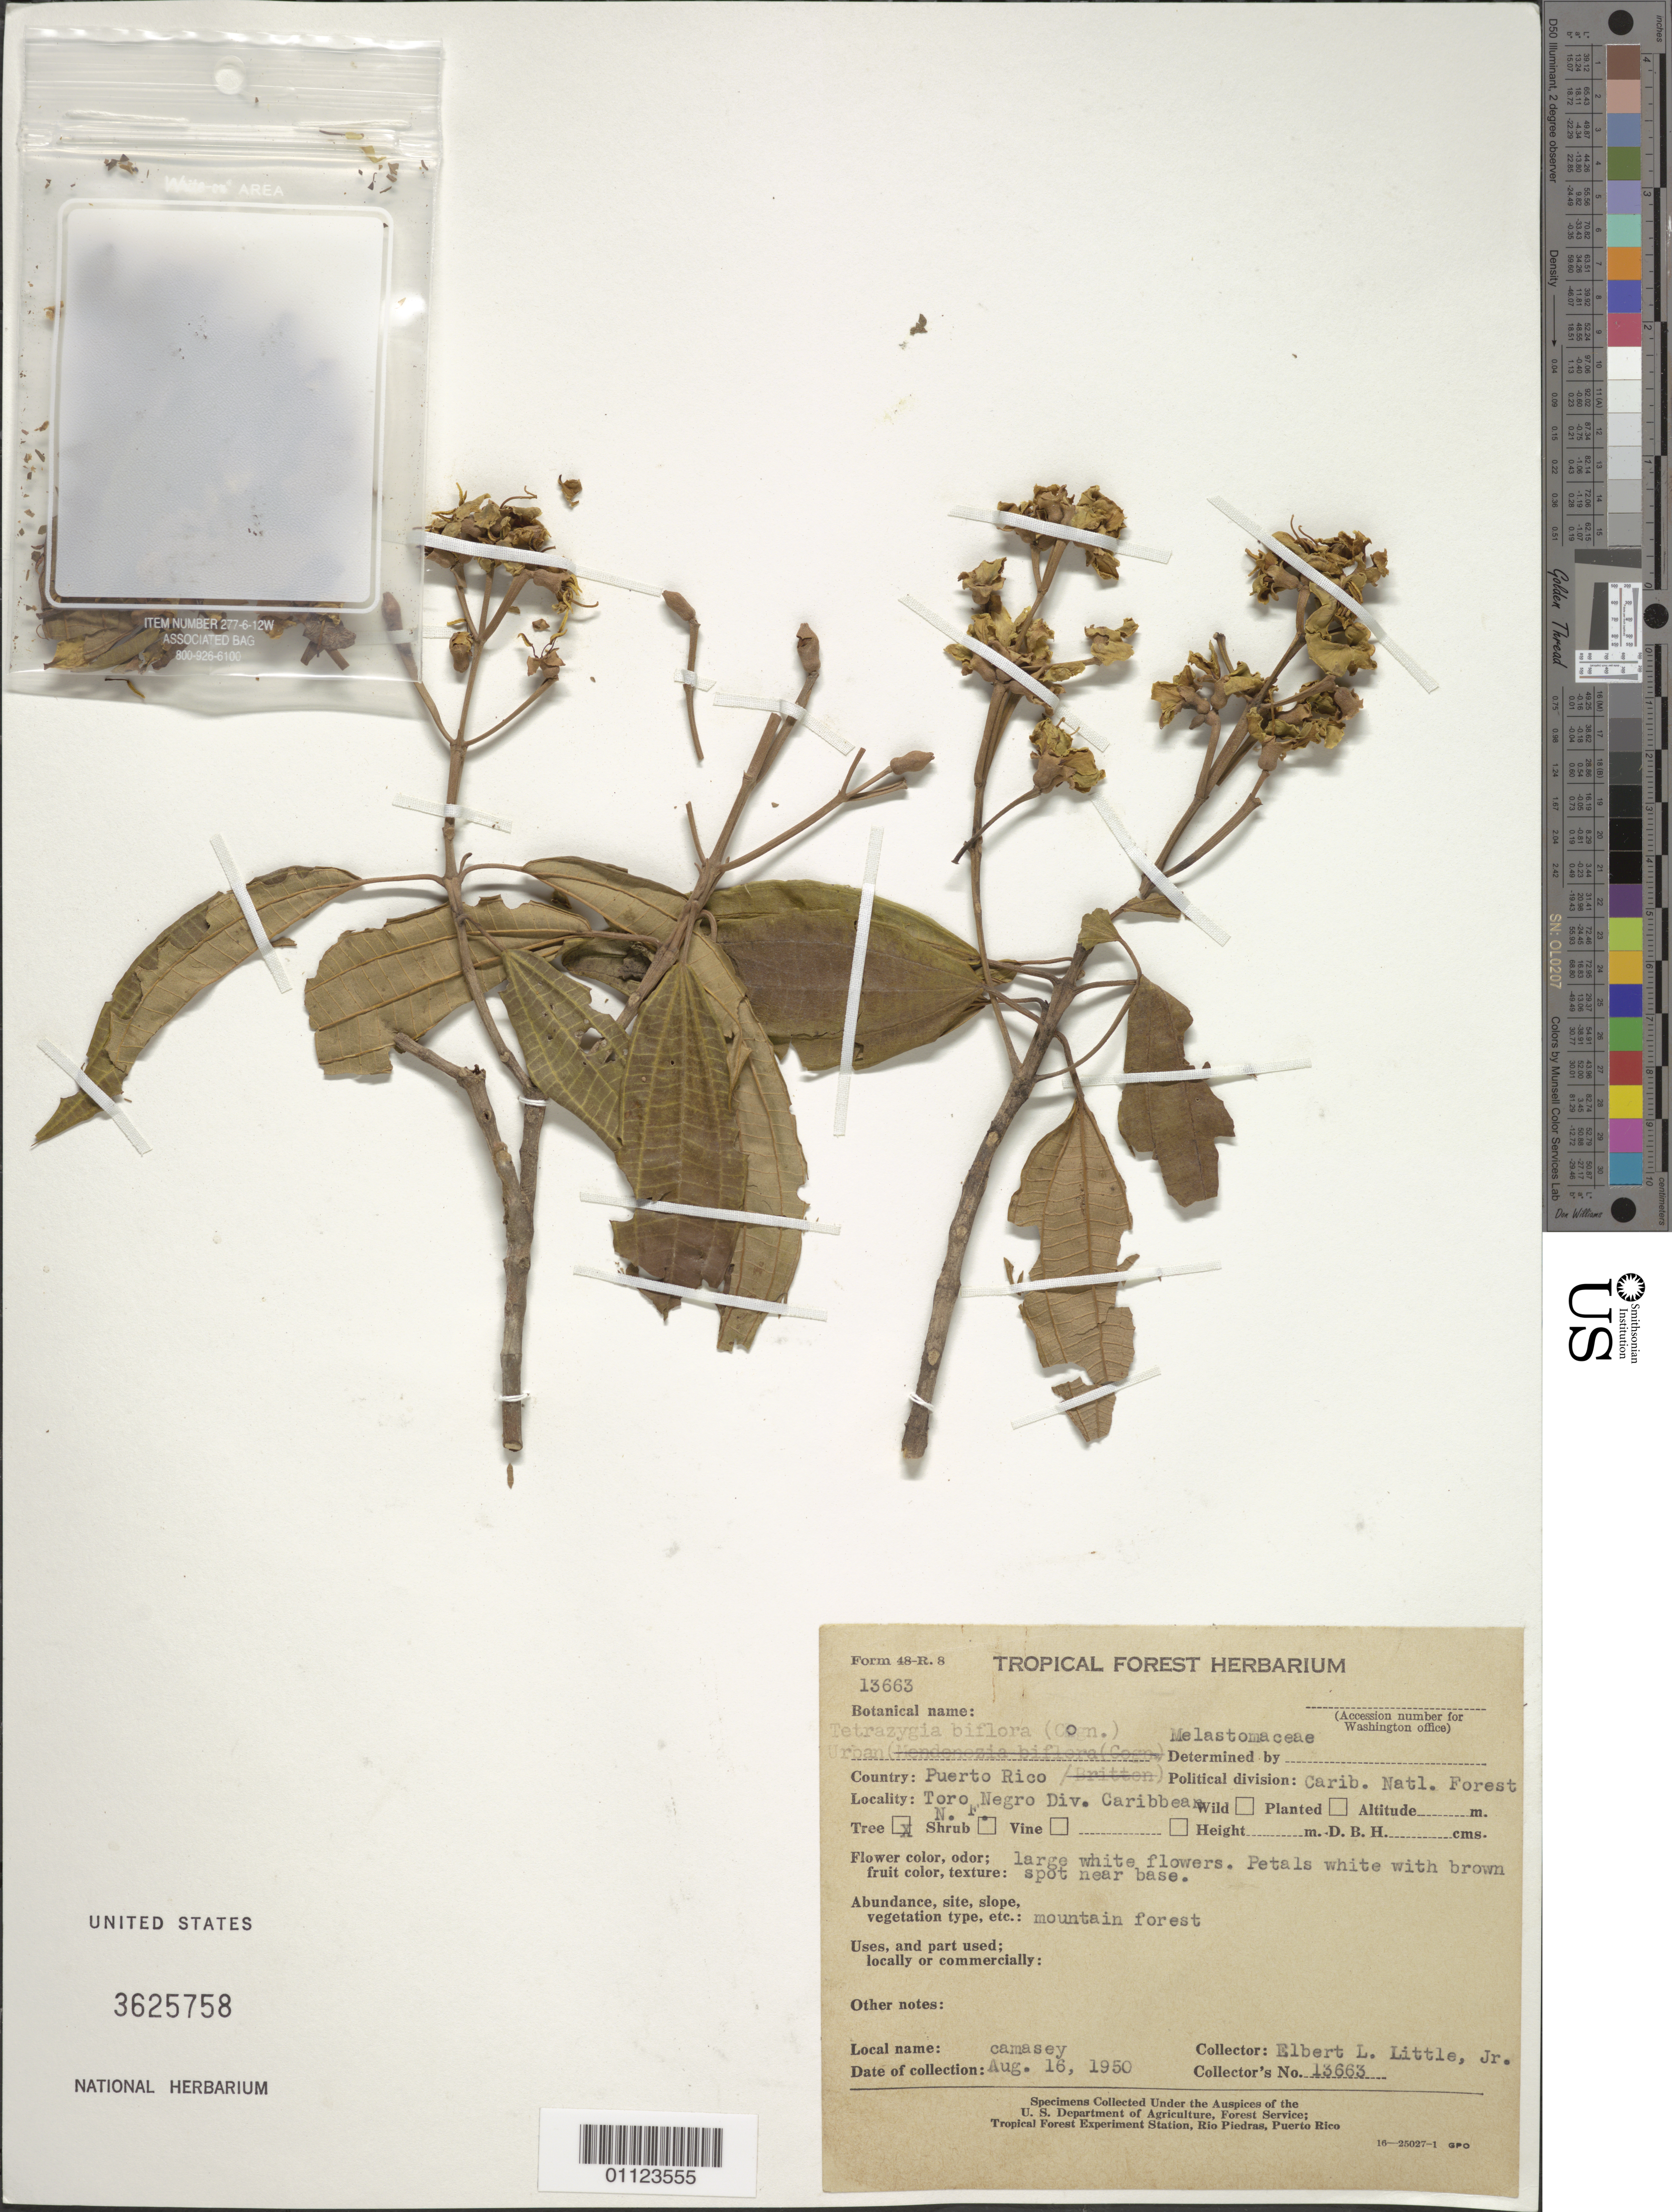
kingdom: Plantae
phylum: Tracheophyta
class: Magnoliopsida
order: Myrtales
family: Melastomataceae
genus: Tetrazygia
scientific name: Tetrazygia biflora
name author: (Cogn.) Urb.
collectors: E. L. Little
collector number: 13663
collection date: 1950-08-16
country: Puerto Rico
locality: Caribbean Nat'l. Forest, Toro Negro Division.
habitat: Mountain forest.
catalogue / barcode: US 3625758